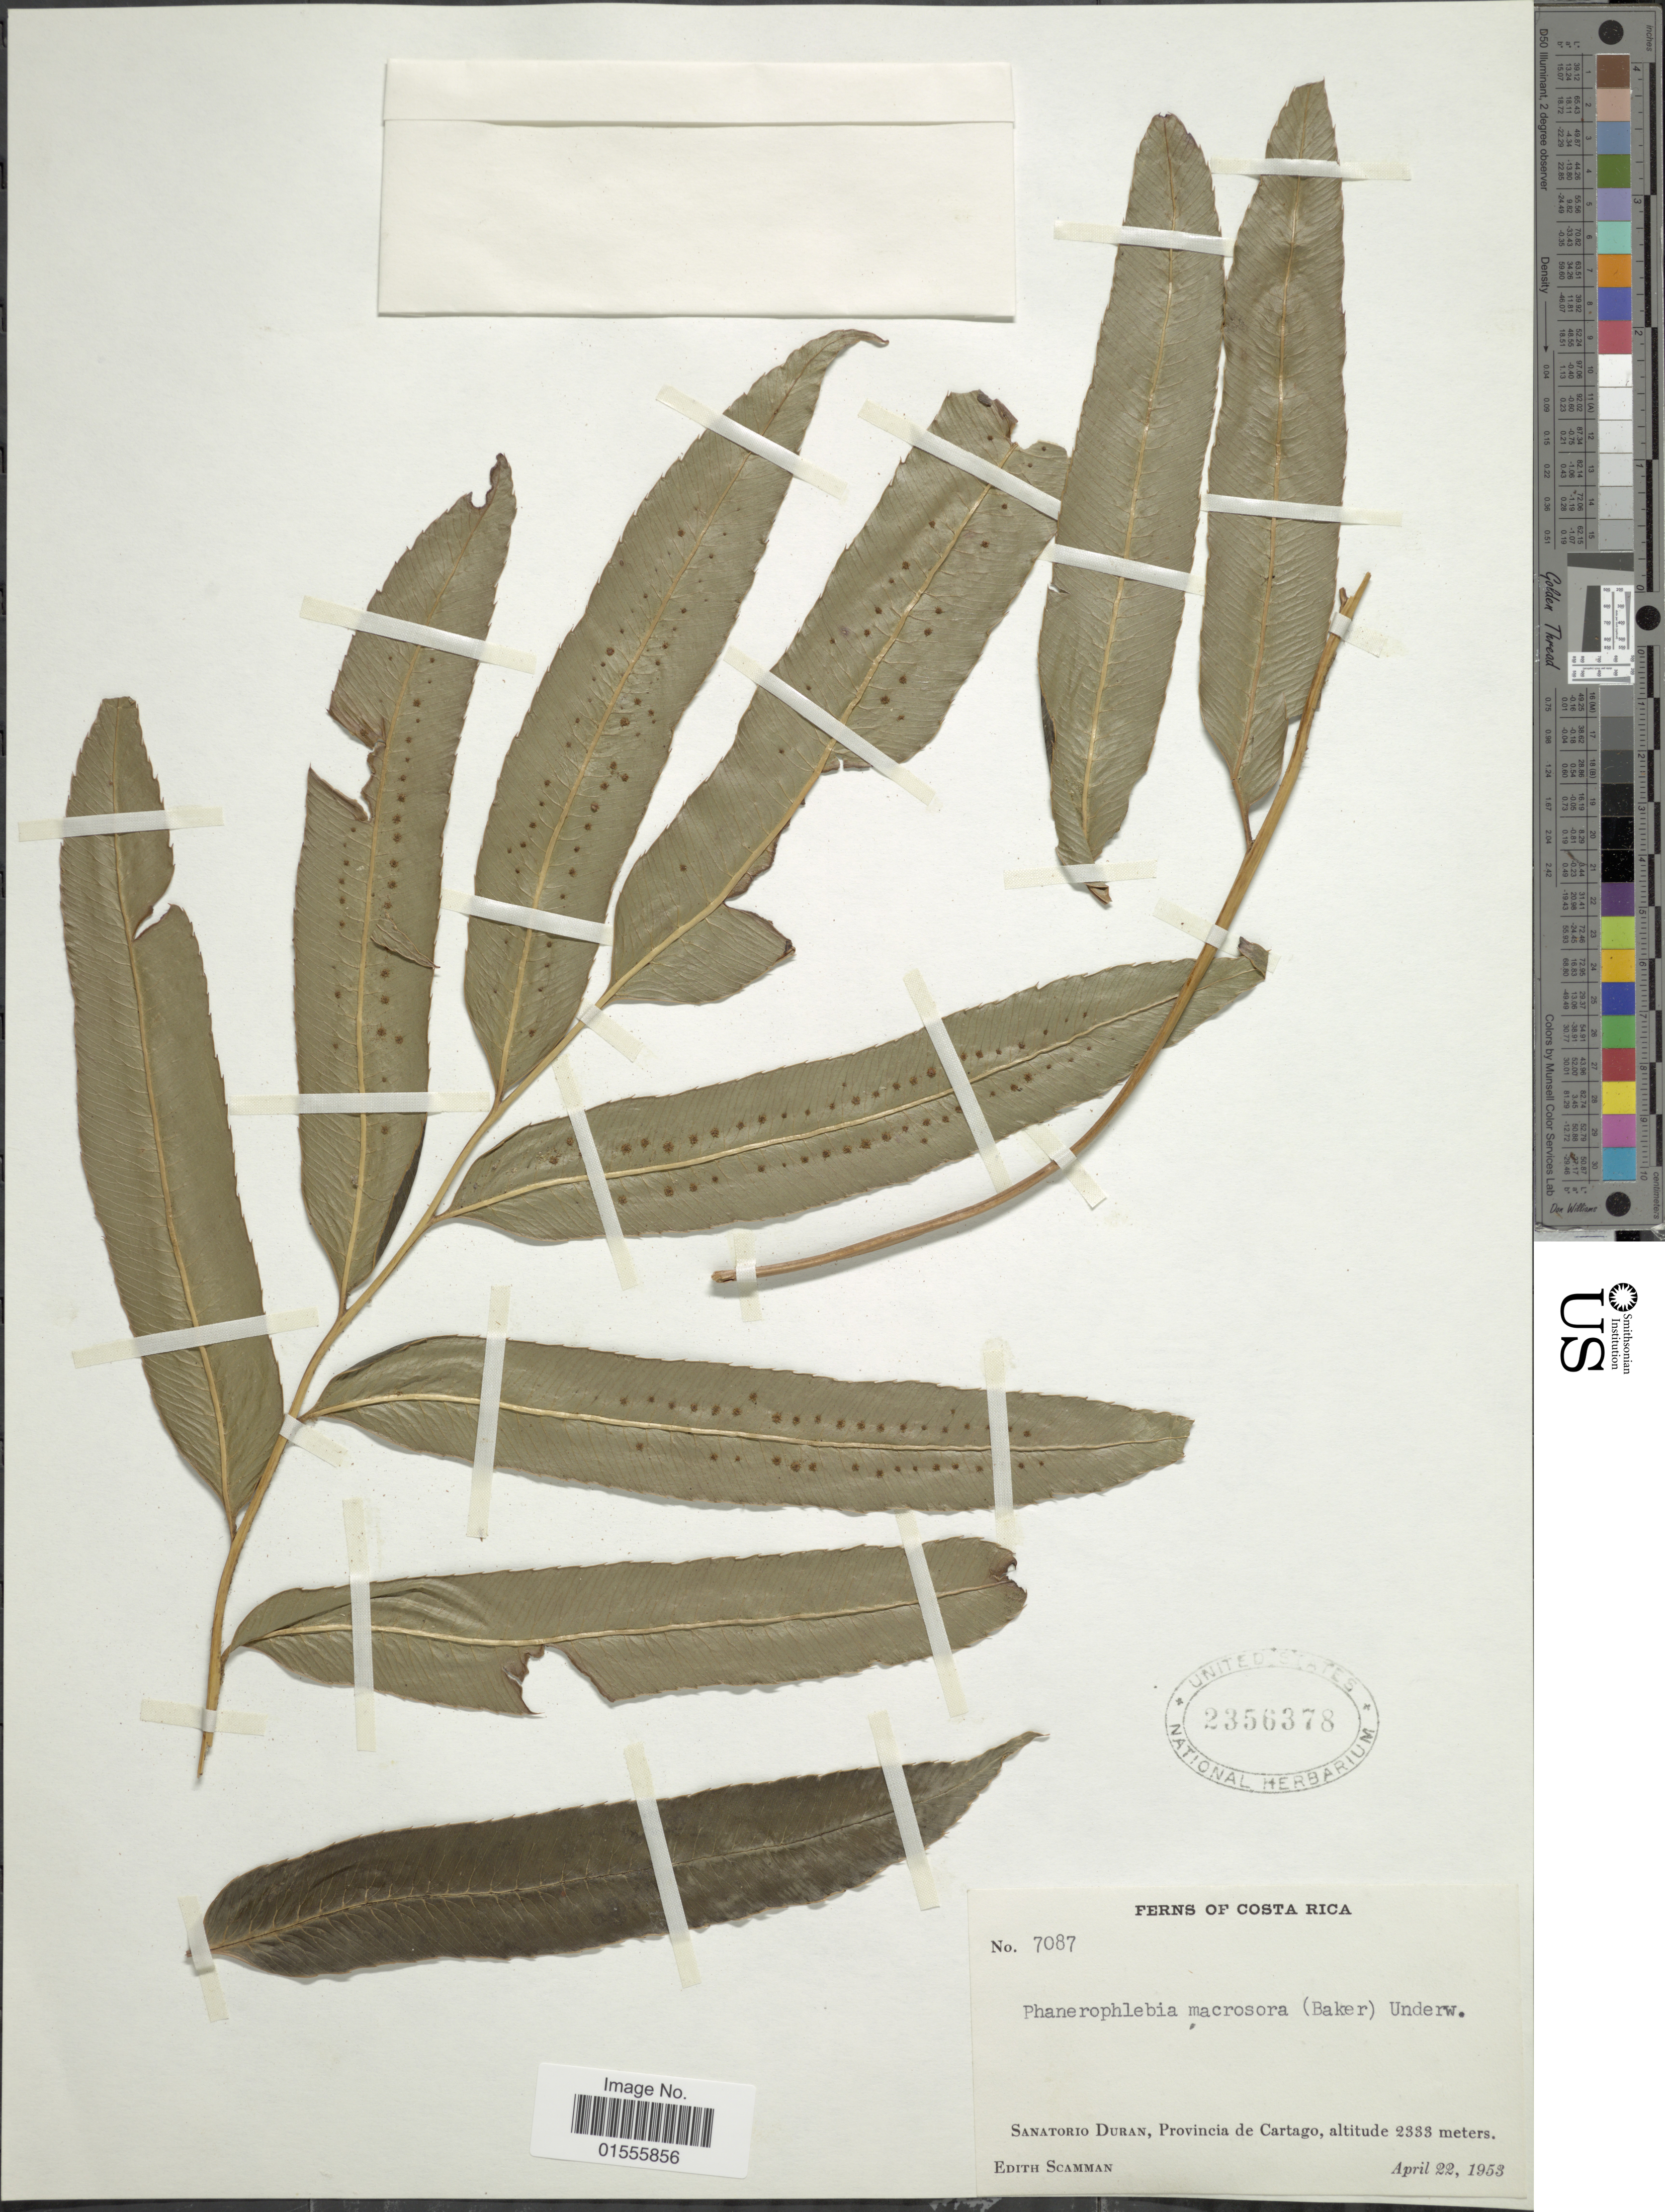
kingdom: Plantae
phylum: Tracheophyta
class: Polypodiopsida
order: Polypodiales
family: Dryopteridaceae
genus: Phanerophlebia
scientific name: Phanerophlebia macrosora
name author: (Baker) Underw.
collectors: E. Scamman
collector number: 7087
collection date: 1953-04-22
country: Costa Rica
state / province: Cartago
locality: Sanatorio Duran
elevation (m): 2333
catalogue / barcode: US 2356378